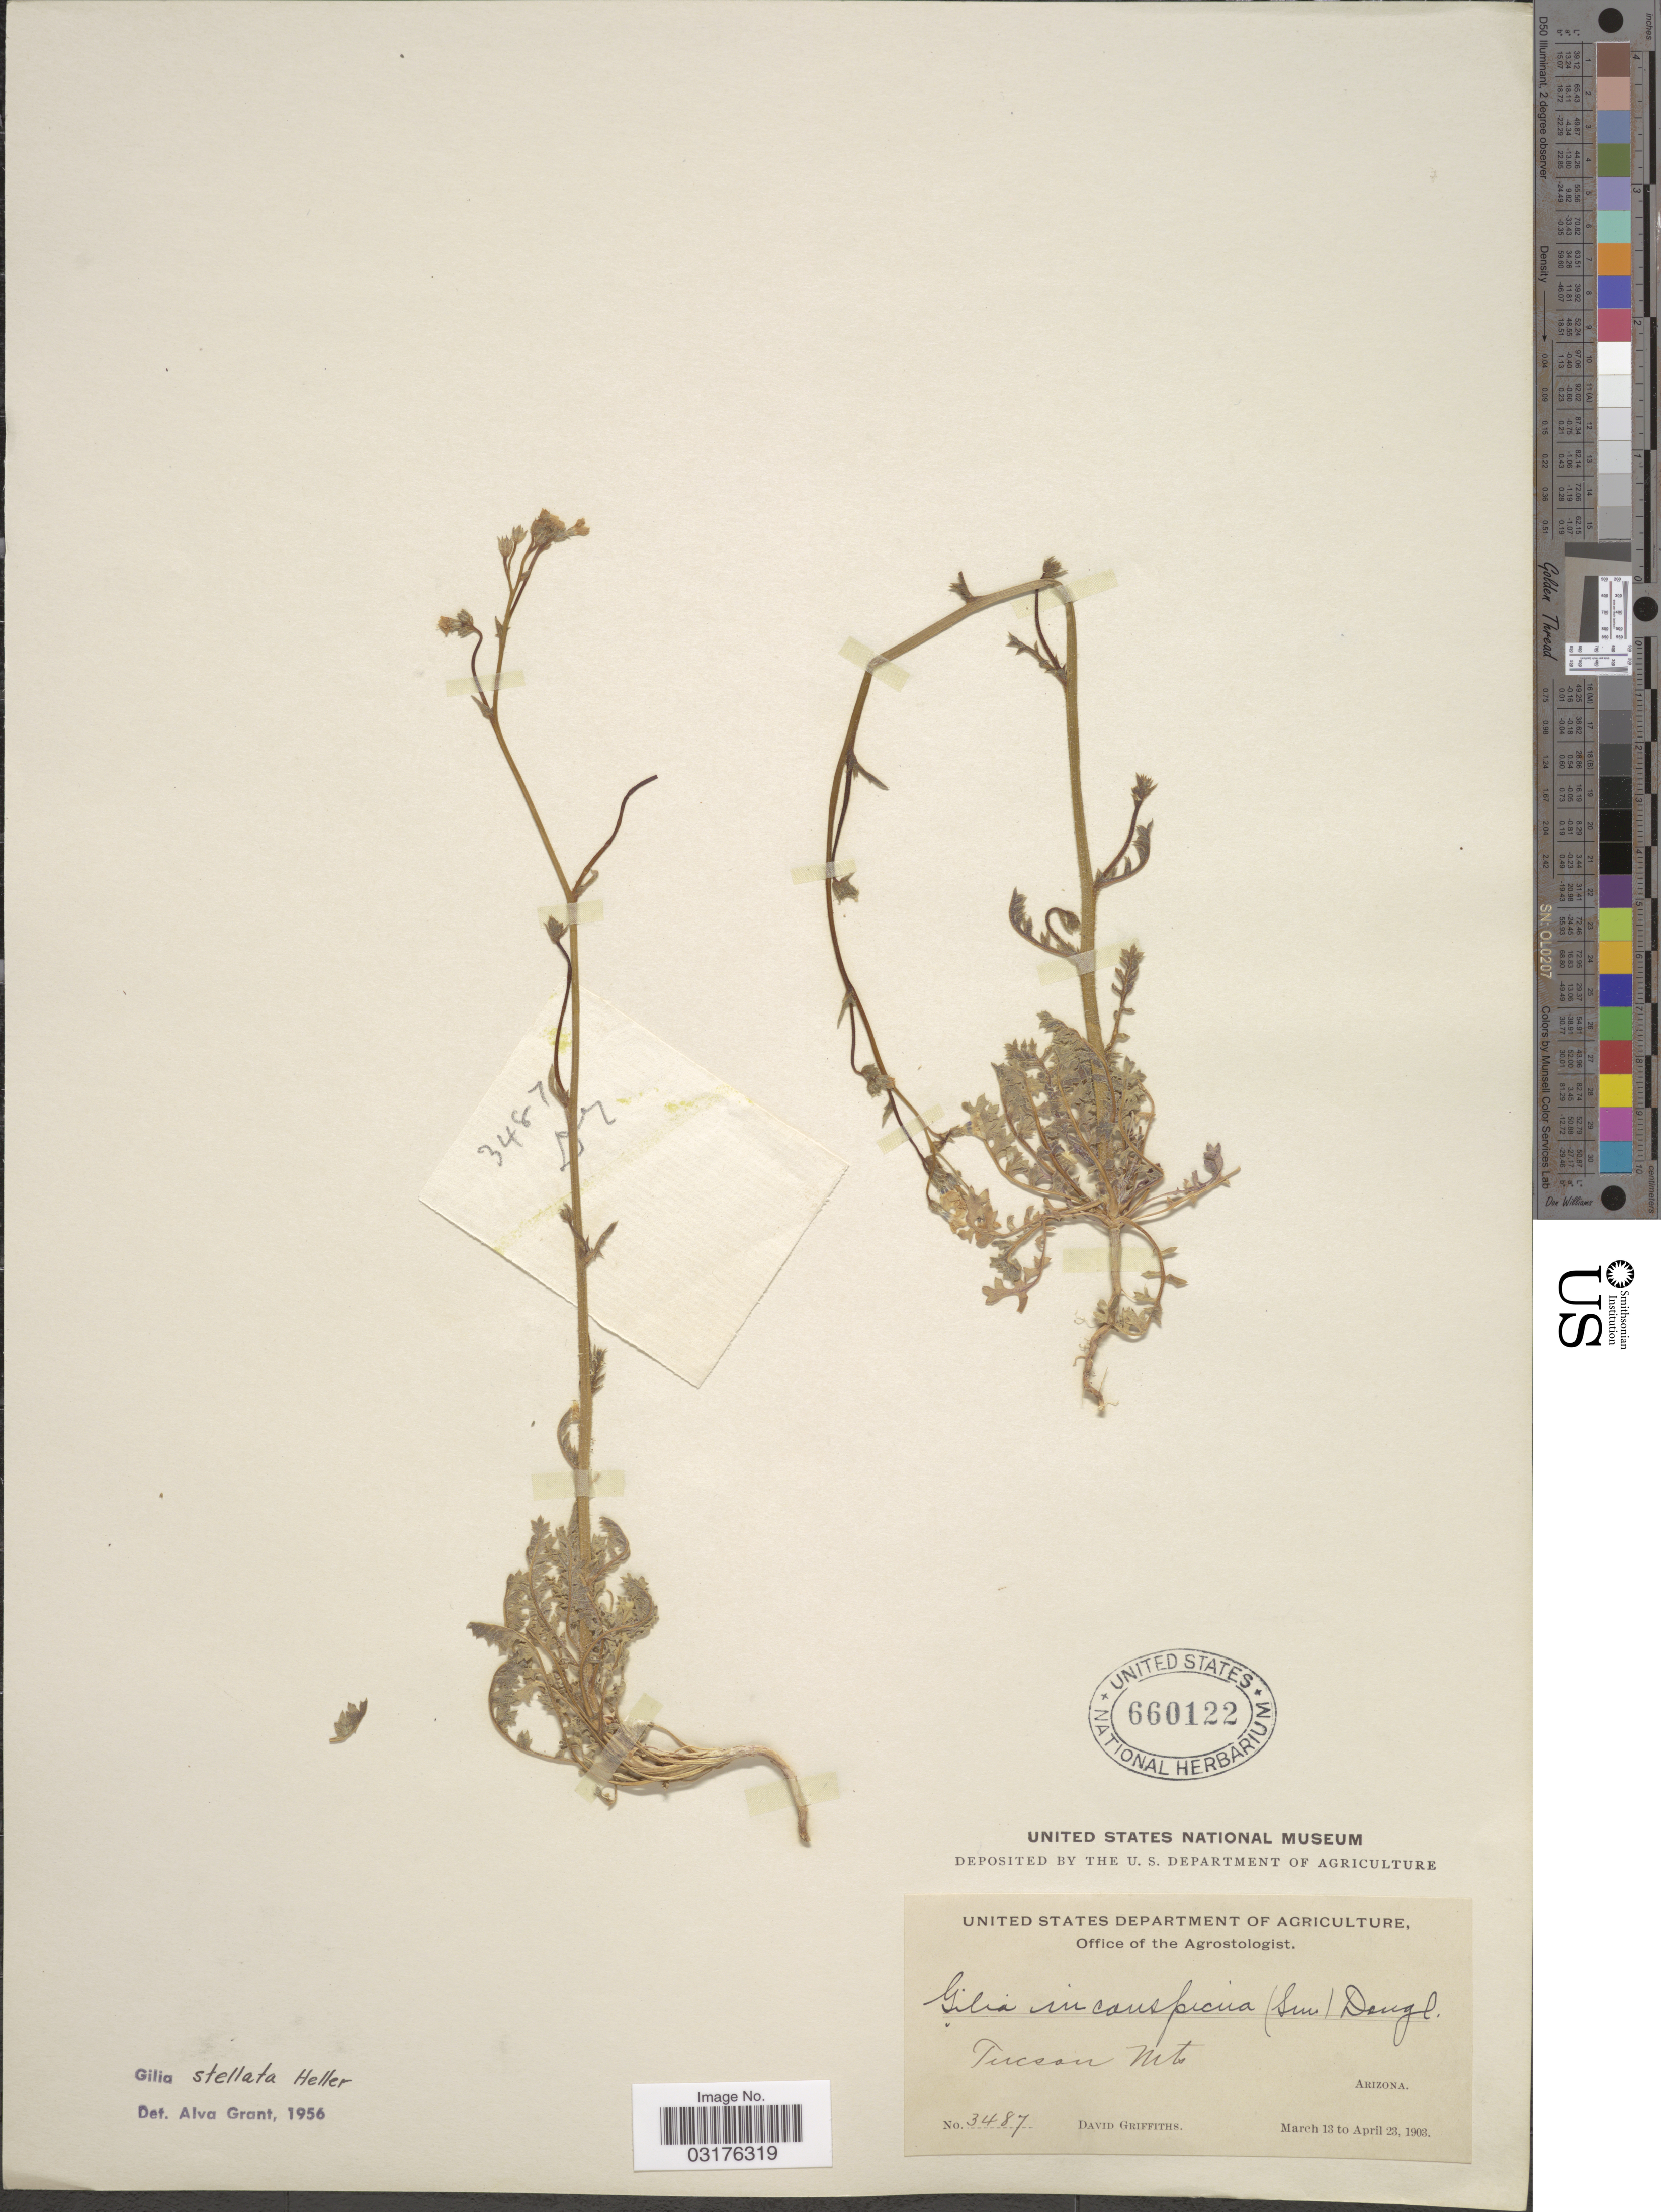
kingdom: Plantae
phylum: Tracheophyta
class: Magnoliopsida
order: Ericales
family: Polemoniaceae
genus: Gilia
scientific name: Gilia stellata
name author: A. Heller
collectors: D. Griffiths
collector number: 3487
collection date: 1903-03-13/1903-04-23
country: United States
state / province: Arizona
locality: Tucson Mts.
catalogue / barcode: US 660122